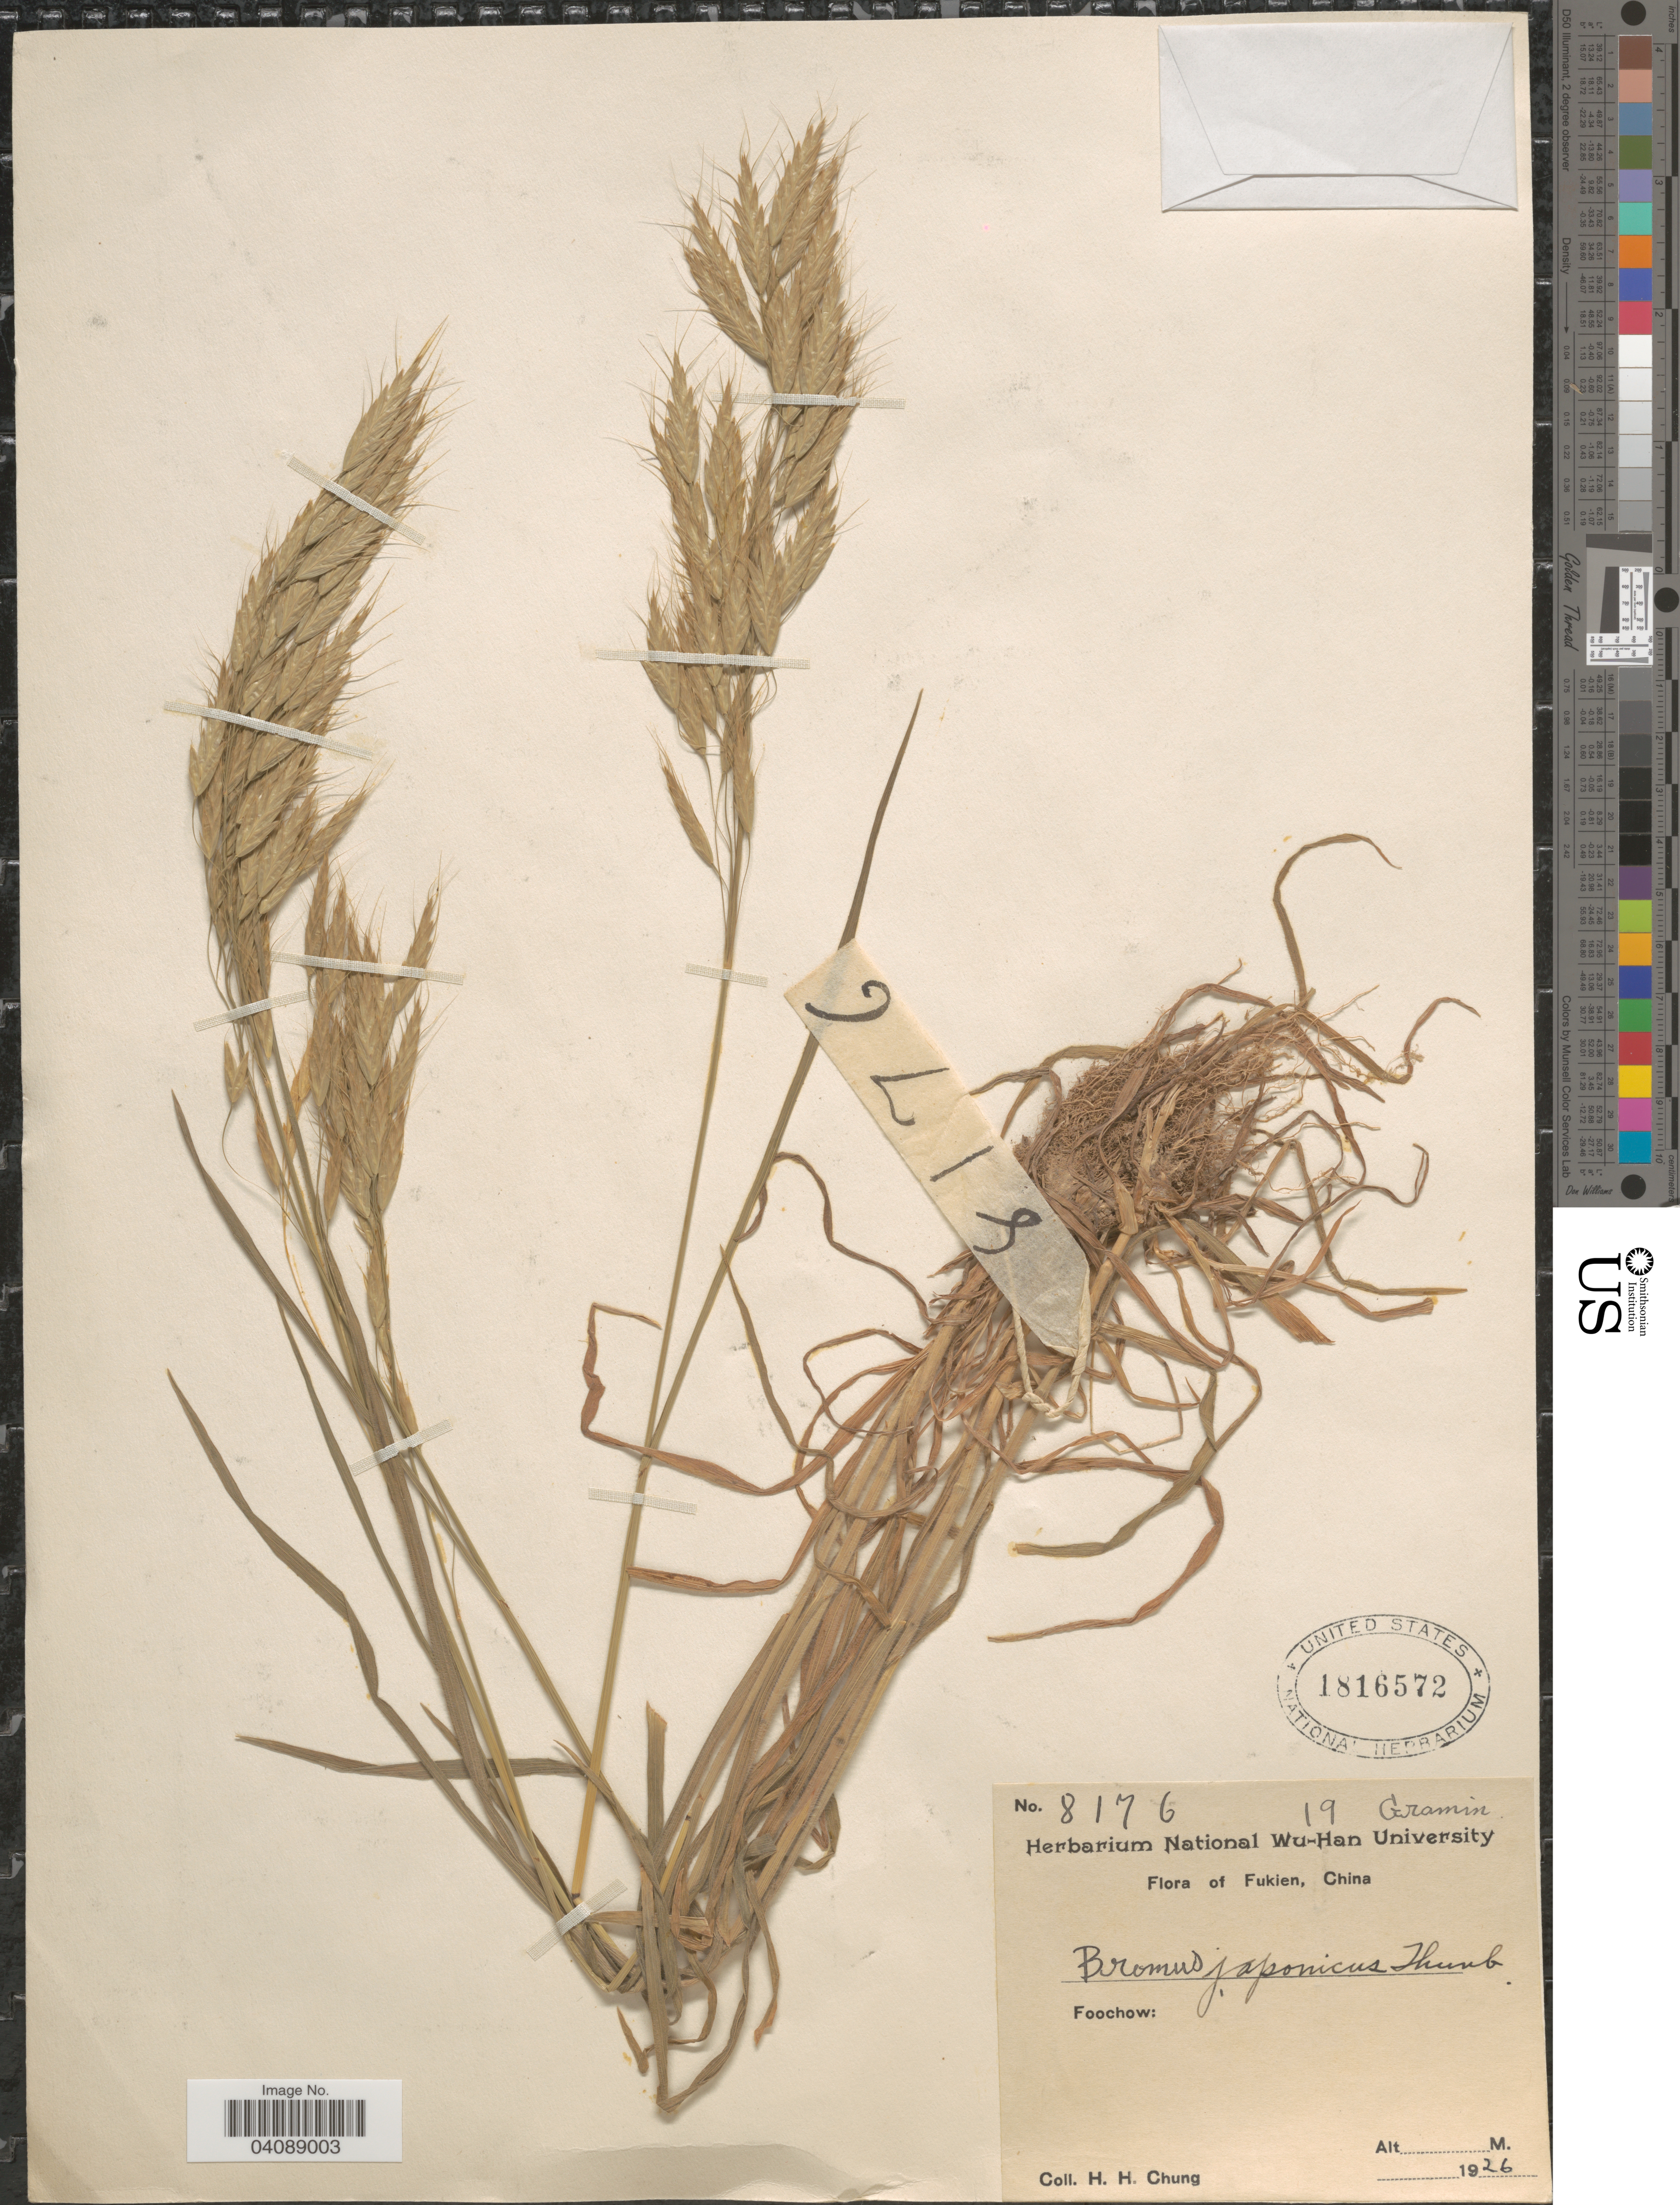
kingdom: Plantae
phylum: Tracheophyta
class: Liliopsida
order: Poales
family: Poaceae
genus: Bromus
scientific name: Bromus japonicus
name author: Houtt.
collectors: H. Chung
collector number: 8176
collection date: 1926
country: China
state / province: Fujian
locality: Fukien. Foochow.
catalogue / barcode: US 1816572